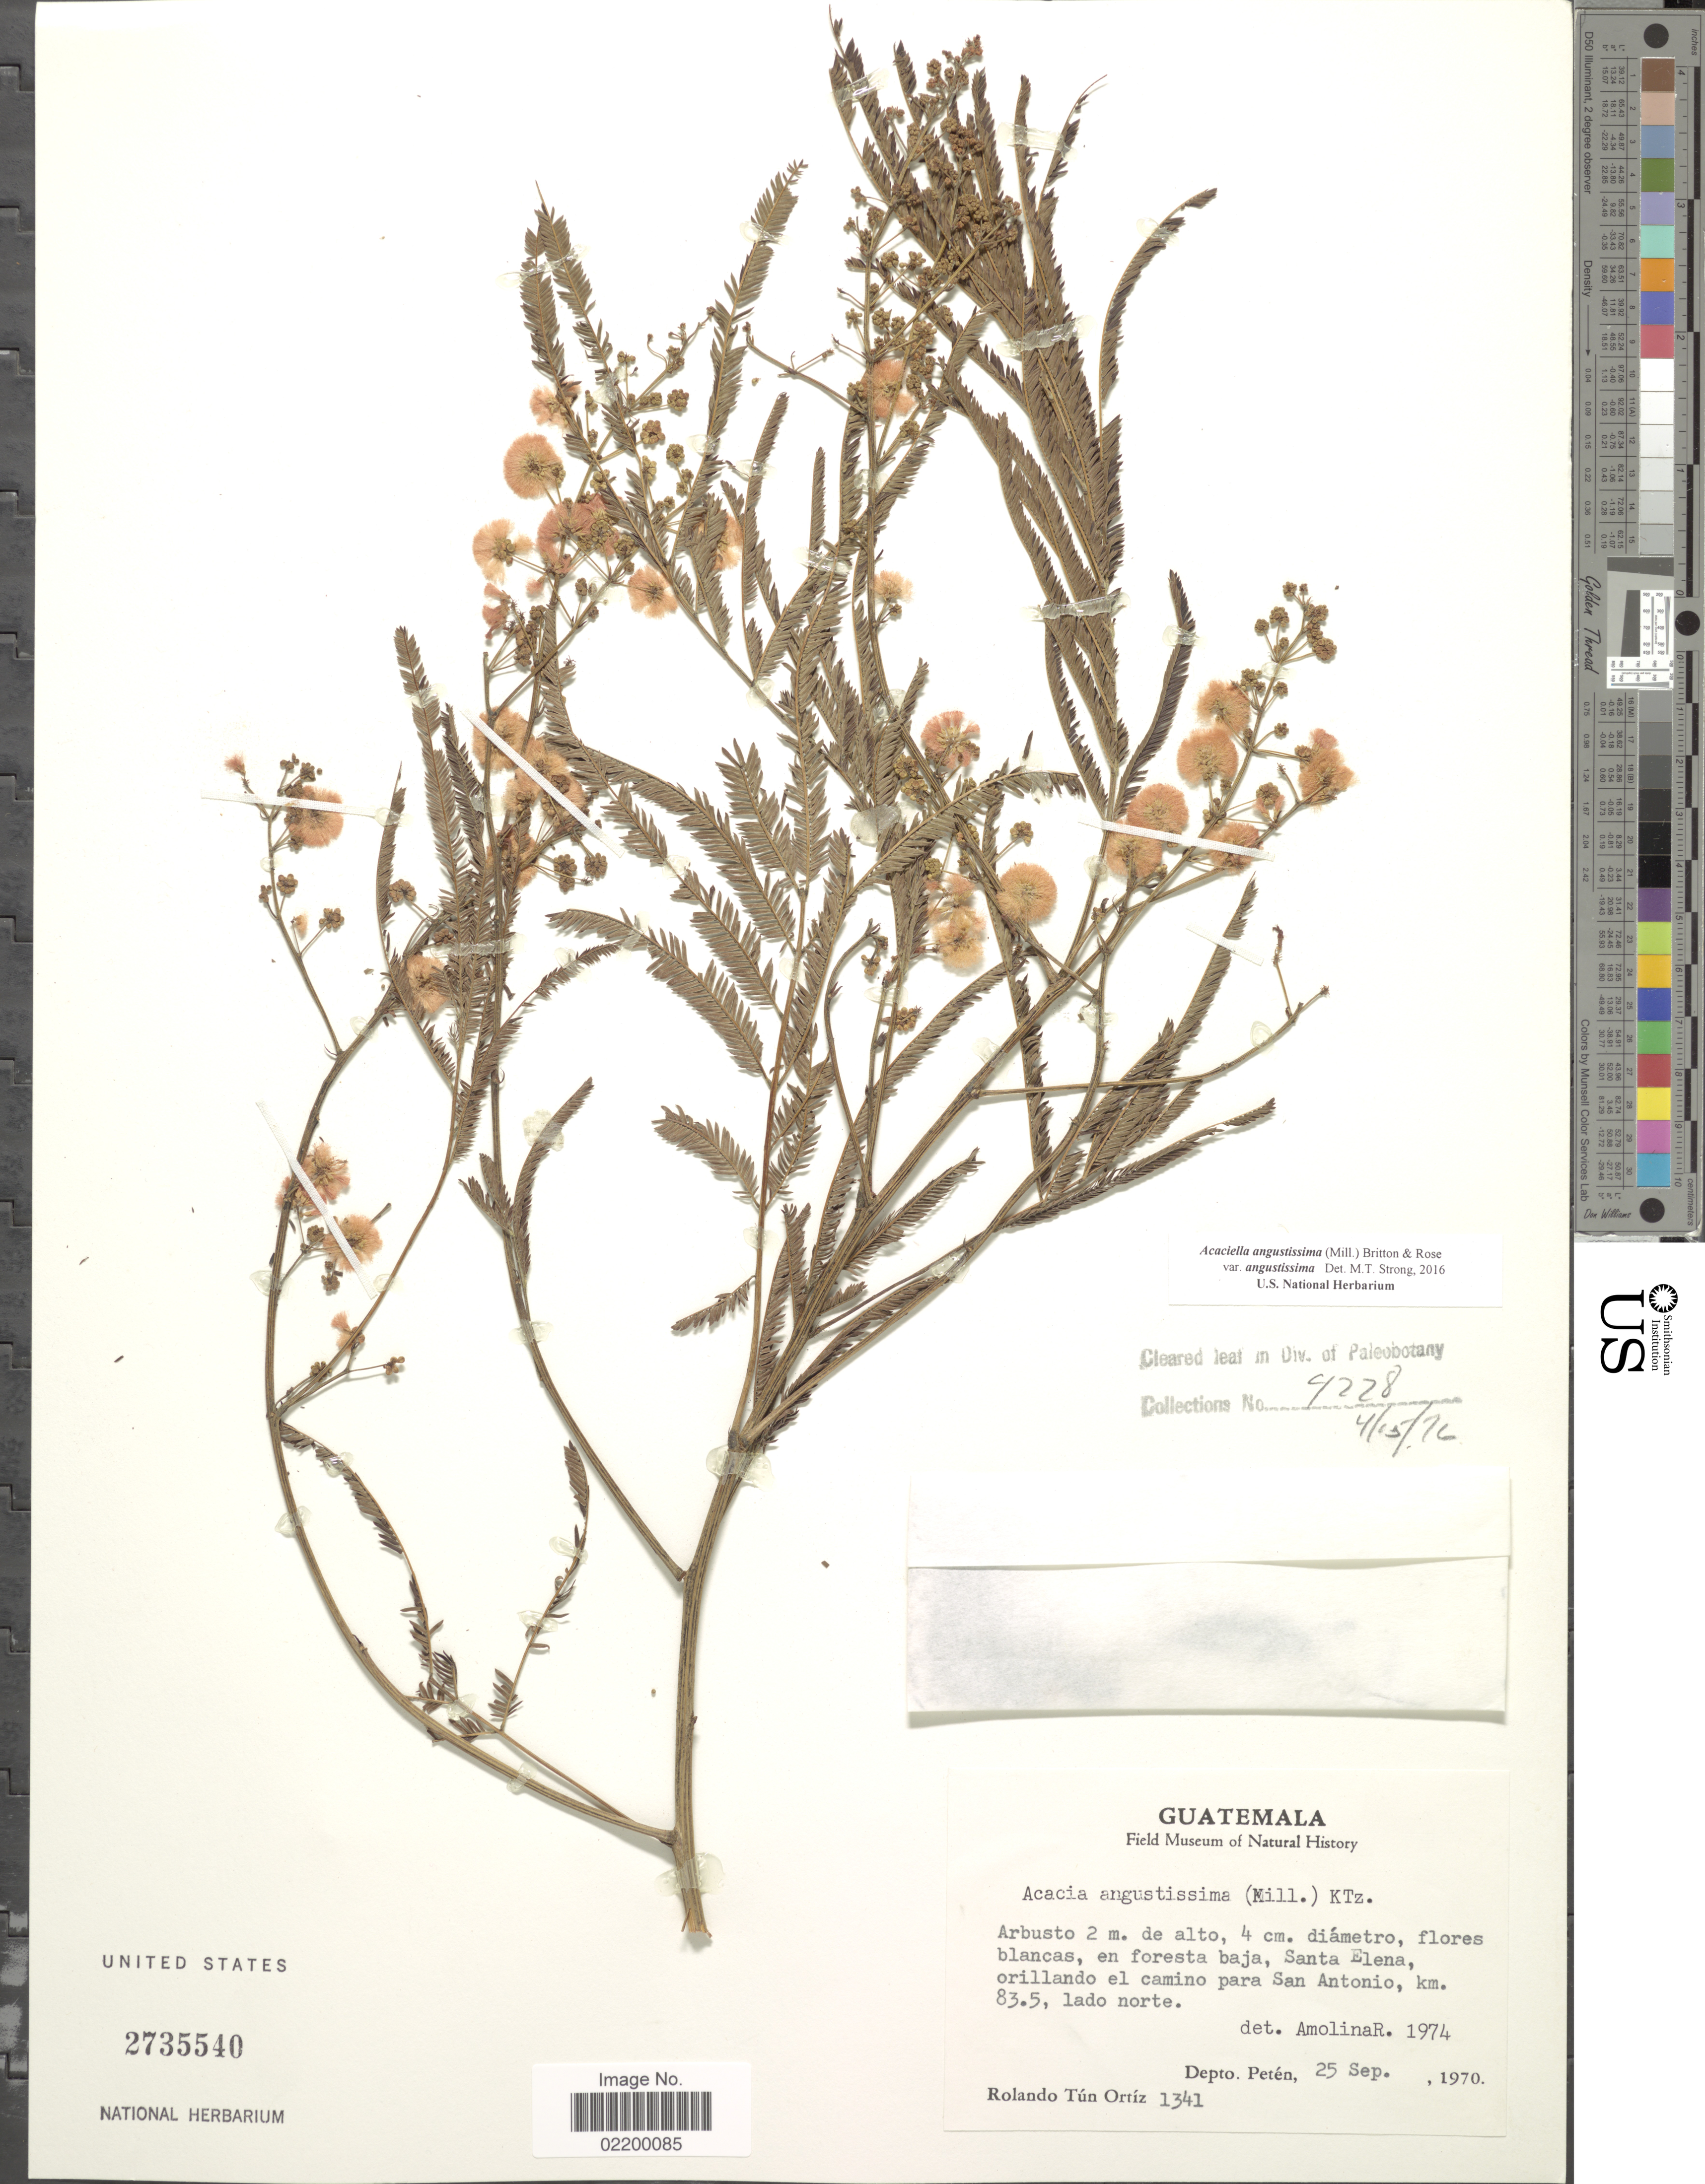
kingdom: Plantae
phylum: Tracheophyta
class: Magnoliopsida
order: Fabales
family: Fabaceae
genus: Acaciella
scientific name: Acaciella angustissima var. angustissima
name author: (Mill.) Britton & Rose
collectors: R. T. Ortíz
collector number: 1341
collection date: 1970-09-25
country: Guatemala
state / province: El Petén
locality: Santa Elena, orillando el camino para San Antonio, km 83.5, lado norte. Depto. Peten.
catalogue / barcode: US 2735540